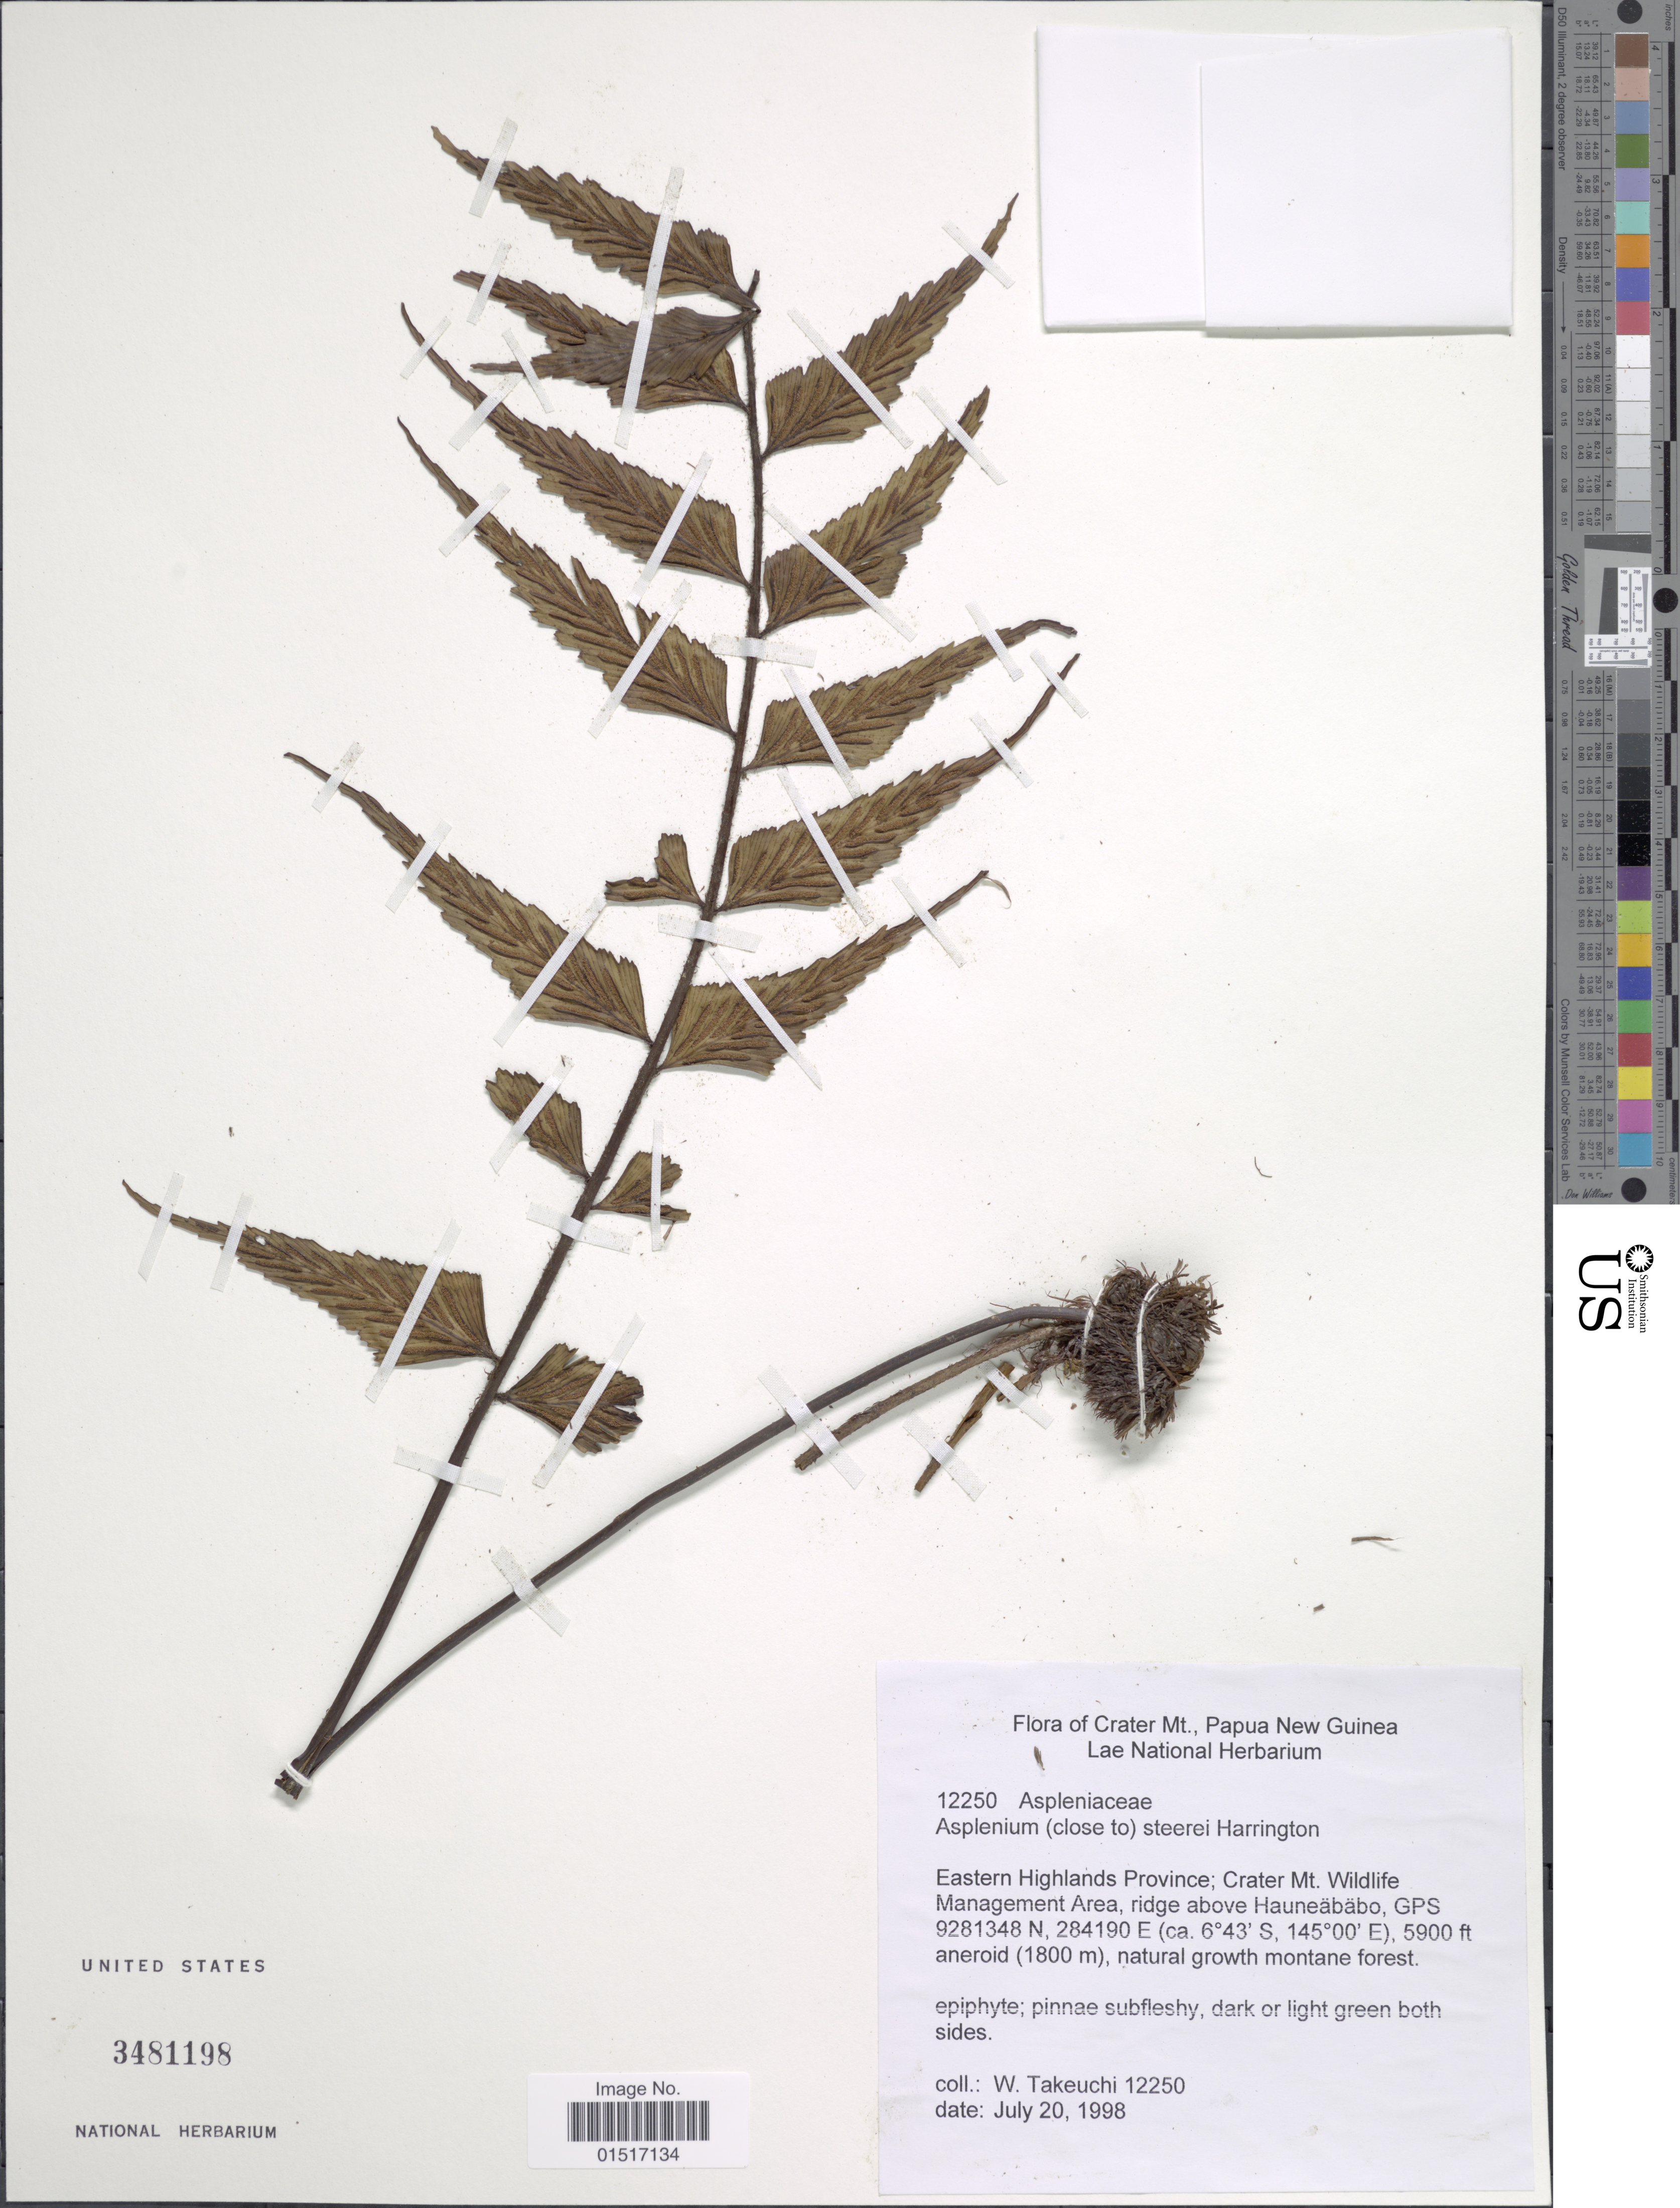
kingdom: Plantae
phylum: Tracheophyta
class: Polypodiopsida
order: Polypodiales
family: Aspleniaceae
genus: Asplenium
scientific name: Asplenium steerei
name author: Harr.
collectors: W. Takeuchi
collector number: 12250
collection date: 1998-07-20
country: Papua New Guinea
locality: Crater Mt. Eastern Highlands Province; Crater Mt. Wildlife Management Area, ridge above Hauneäbäbo. GPS 9281348 N, 284190 E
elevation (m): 1798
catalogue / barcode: US 3481198